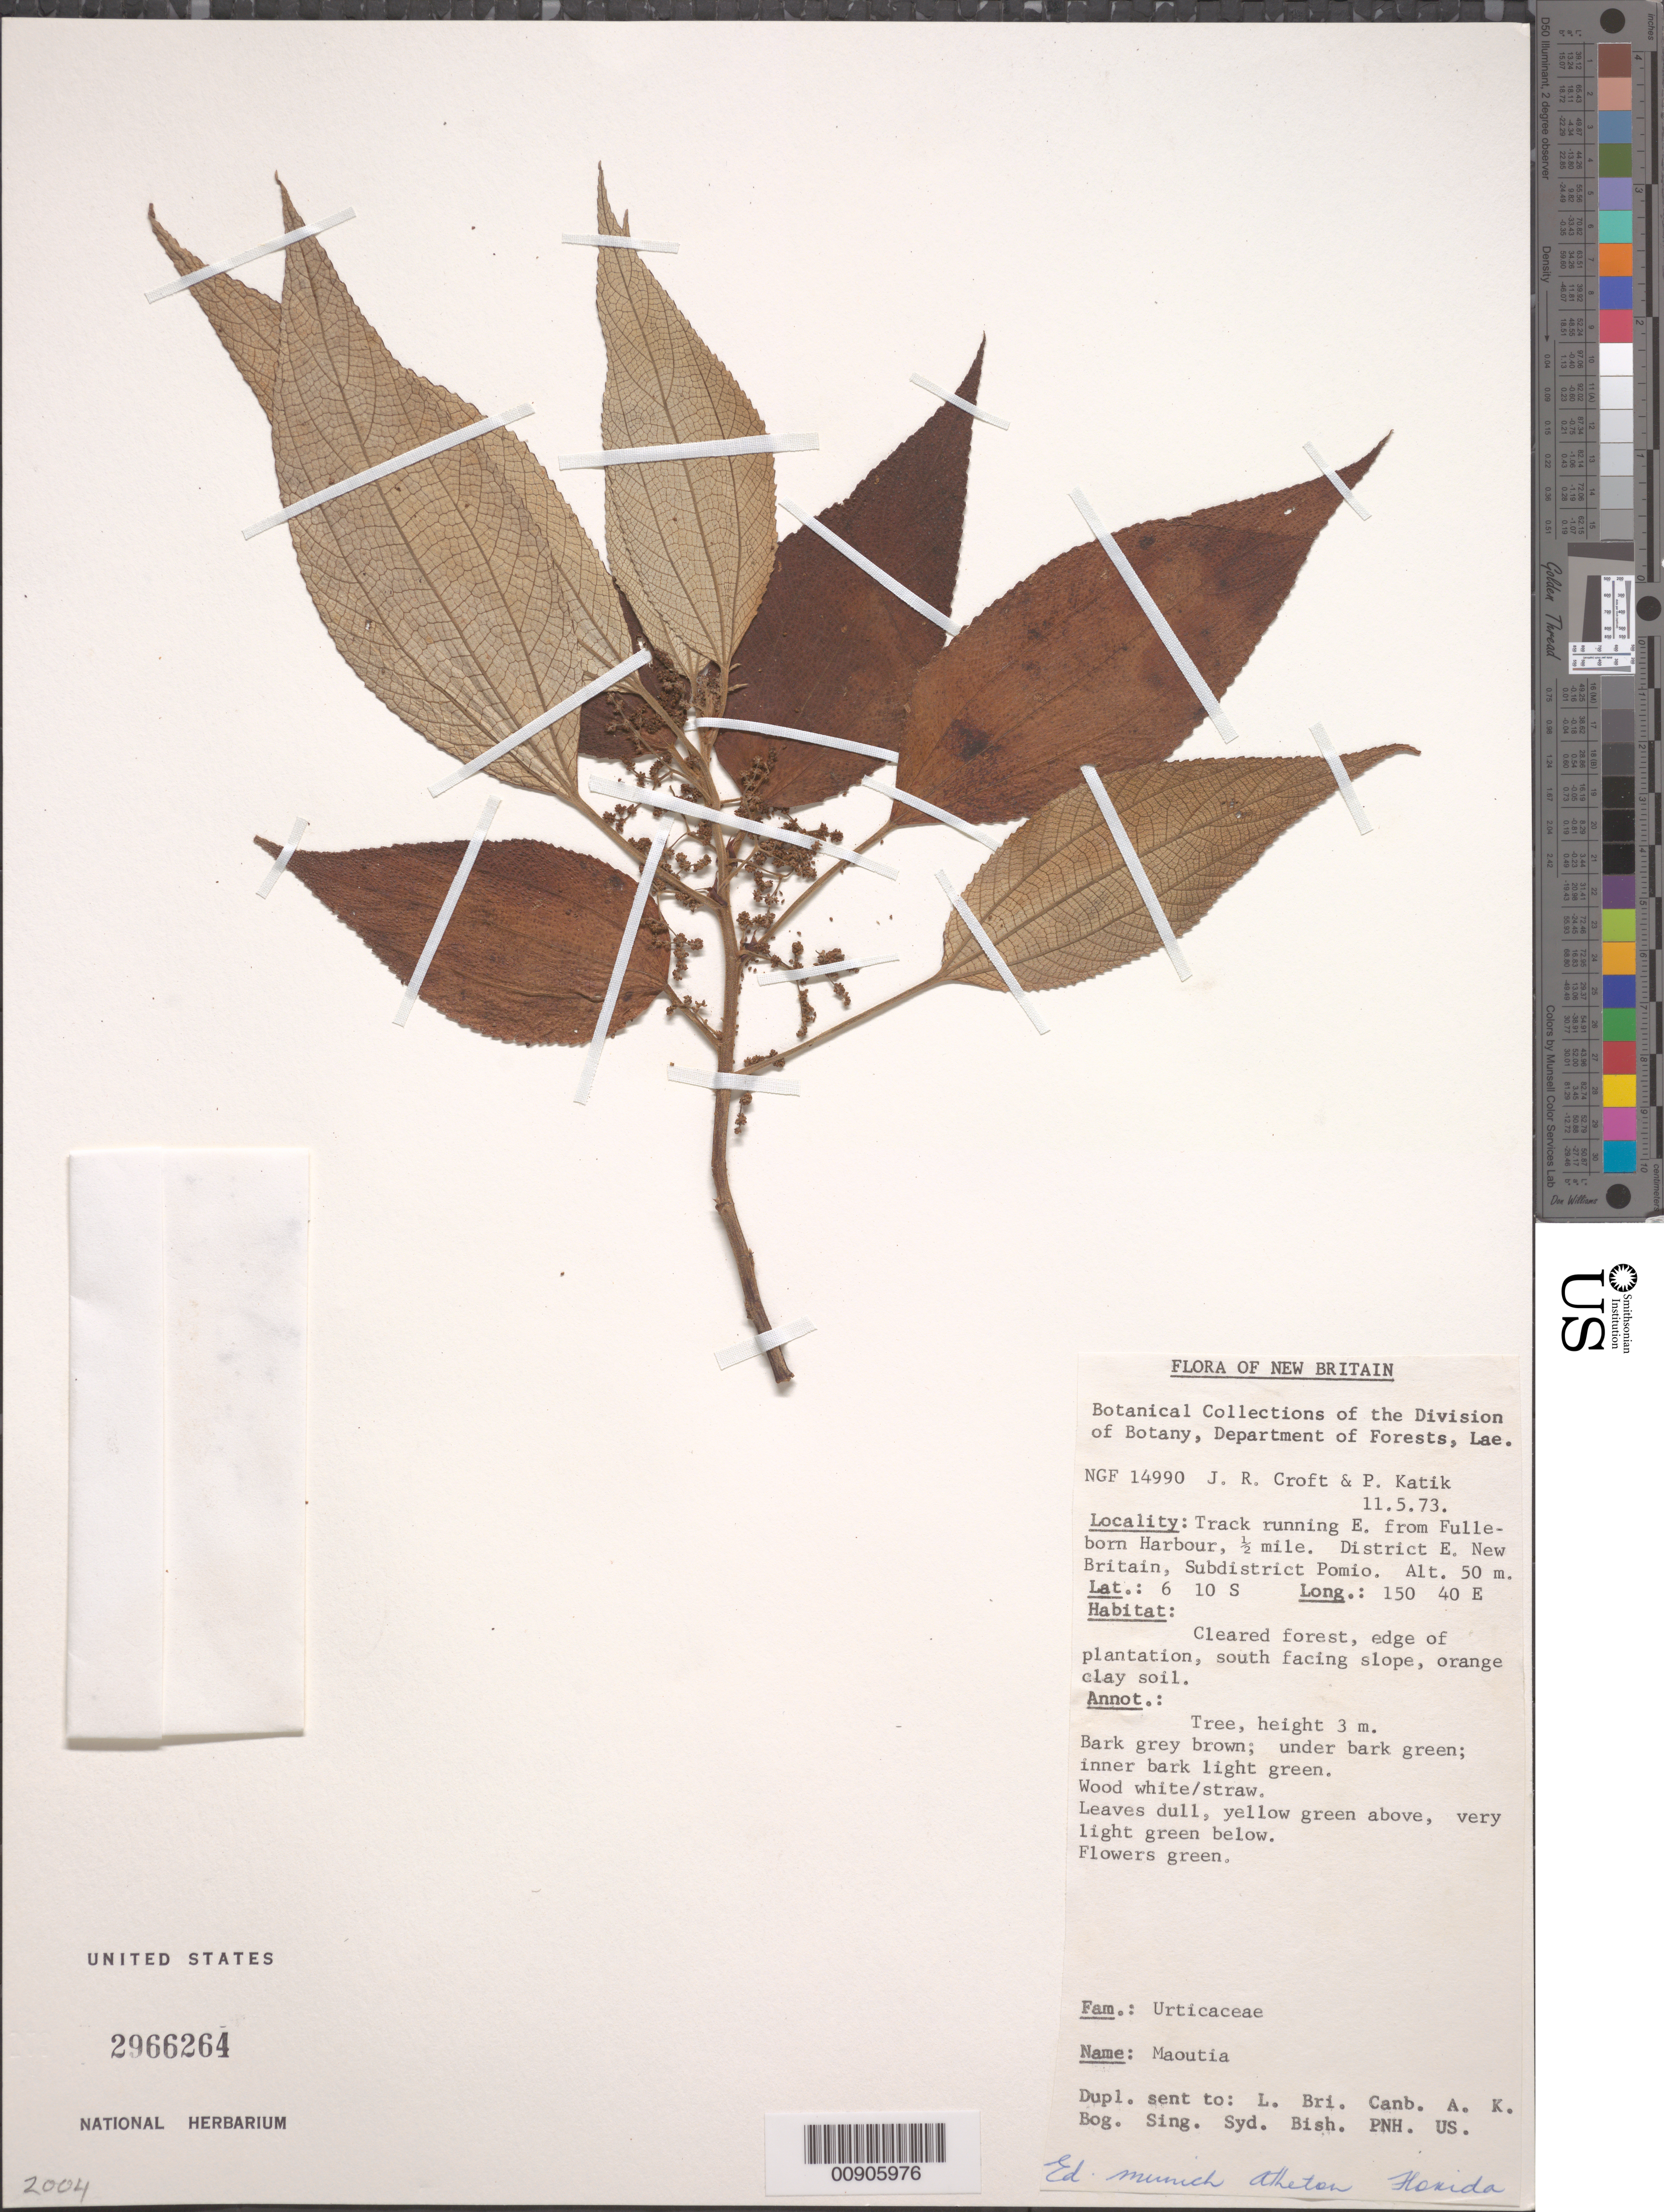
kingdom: Plantae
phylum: Tracheophyta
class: Magnoliopsida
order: Rosales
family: Urticaceae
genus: Maoutia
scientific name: Maoutia sp.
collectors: J. R. Croft & P. Katik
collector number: NGF 14990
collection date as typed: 11 May 1973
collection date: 1973-05-11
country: Papua New Guinea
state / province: East New Britain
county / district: Pomio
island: New Britain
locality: Track running E. from Fulleborn Harbour, 1/2 mile. District E, New Britain, Subdistrict Pomio. Alt. 50 m.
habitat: Cleared forest, edge of plantation, south facing slope, orange clay soil.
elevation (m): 50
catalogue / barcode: US 2966264